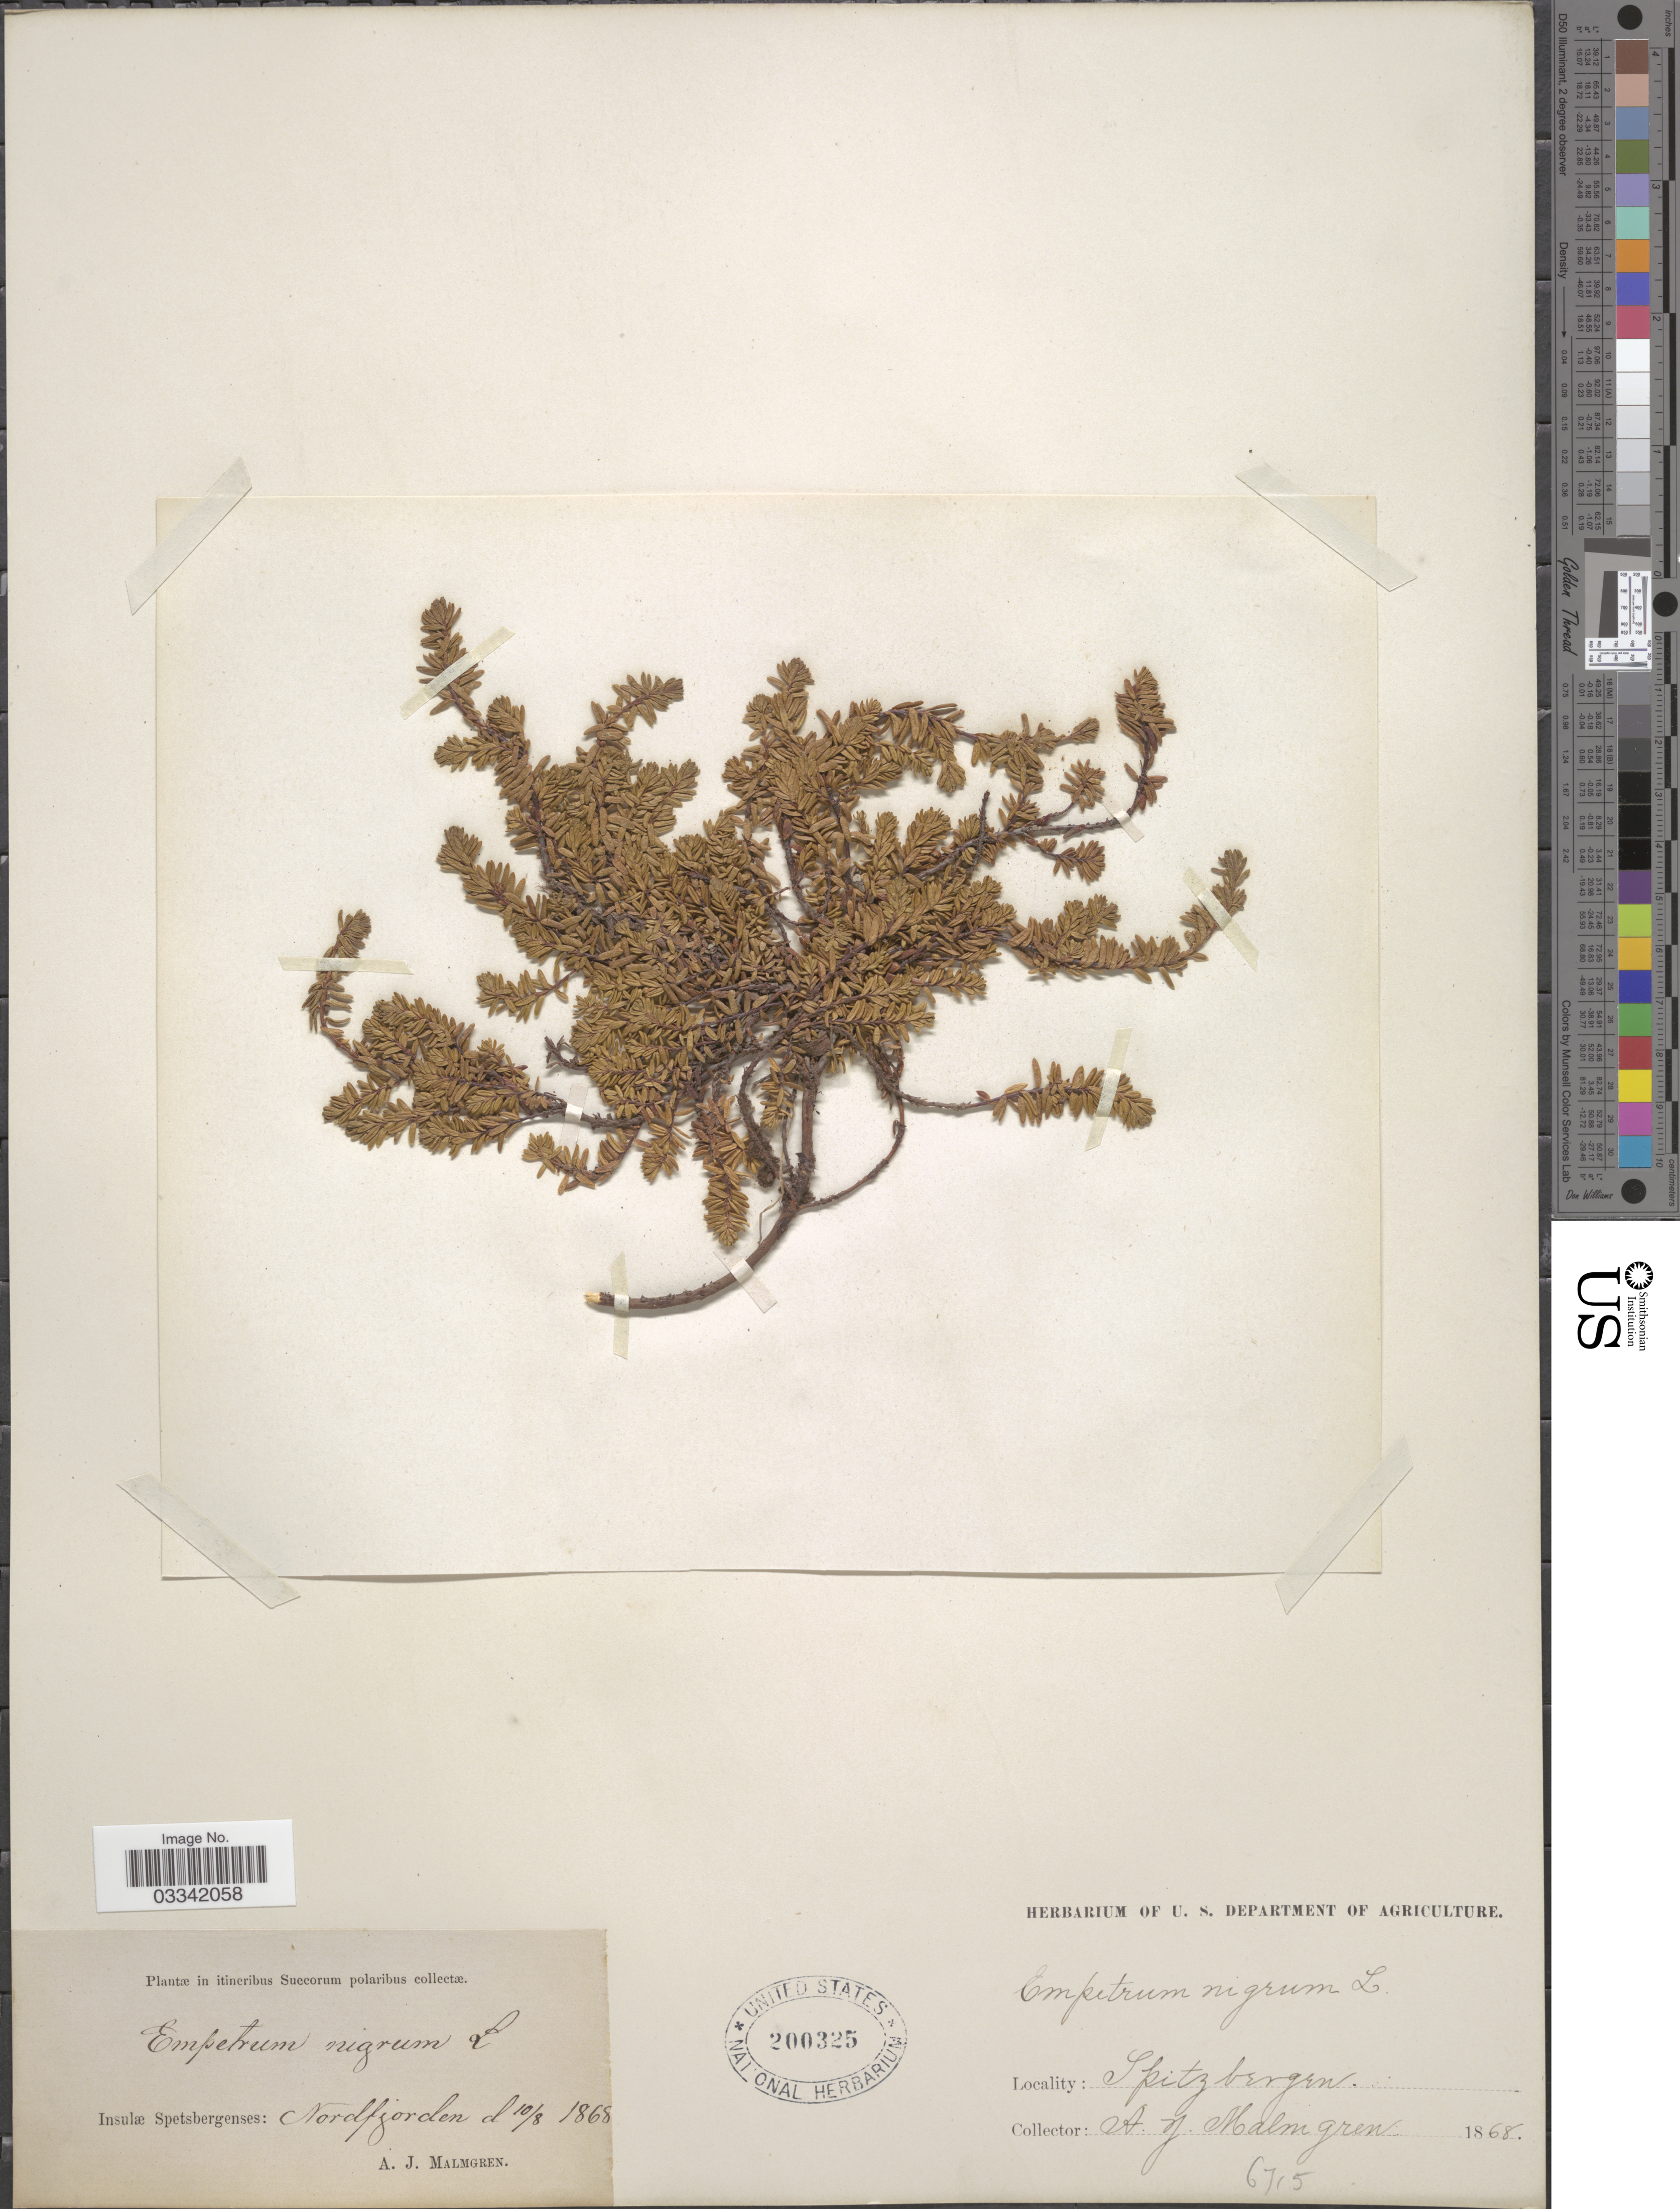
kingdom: Plantae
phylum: Tracheophyta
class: Magnoliopsida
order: Ericales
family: Ericaceae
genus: Empetrum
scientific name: Empetrum nigrum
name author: L.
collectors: A. Malmgren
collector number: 6715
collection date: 1868-08-10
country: Norway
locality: In itineribus Succorum polaribus, Insulæ Spetsbergenses: Nordfjorden, Spitzbergen.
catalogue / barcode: US 200325